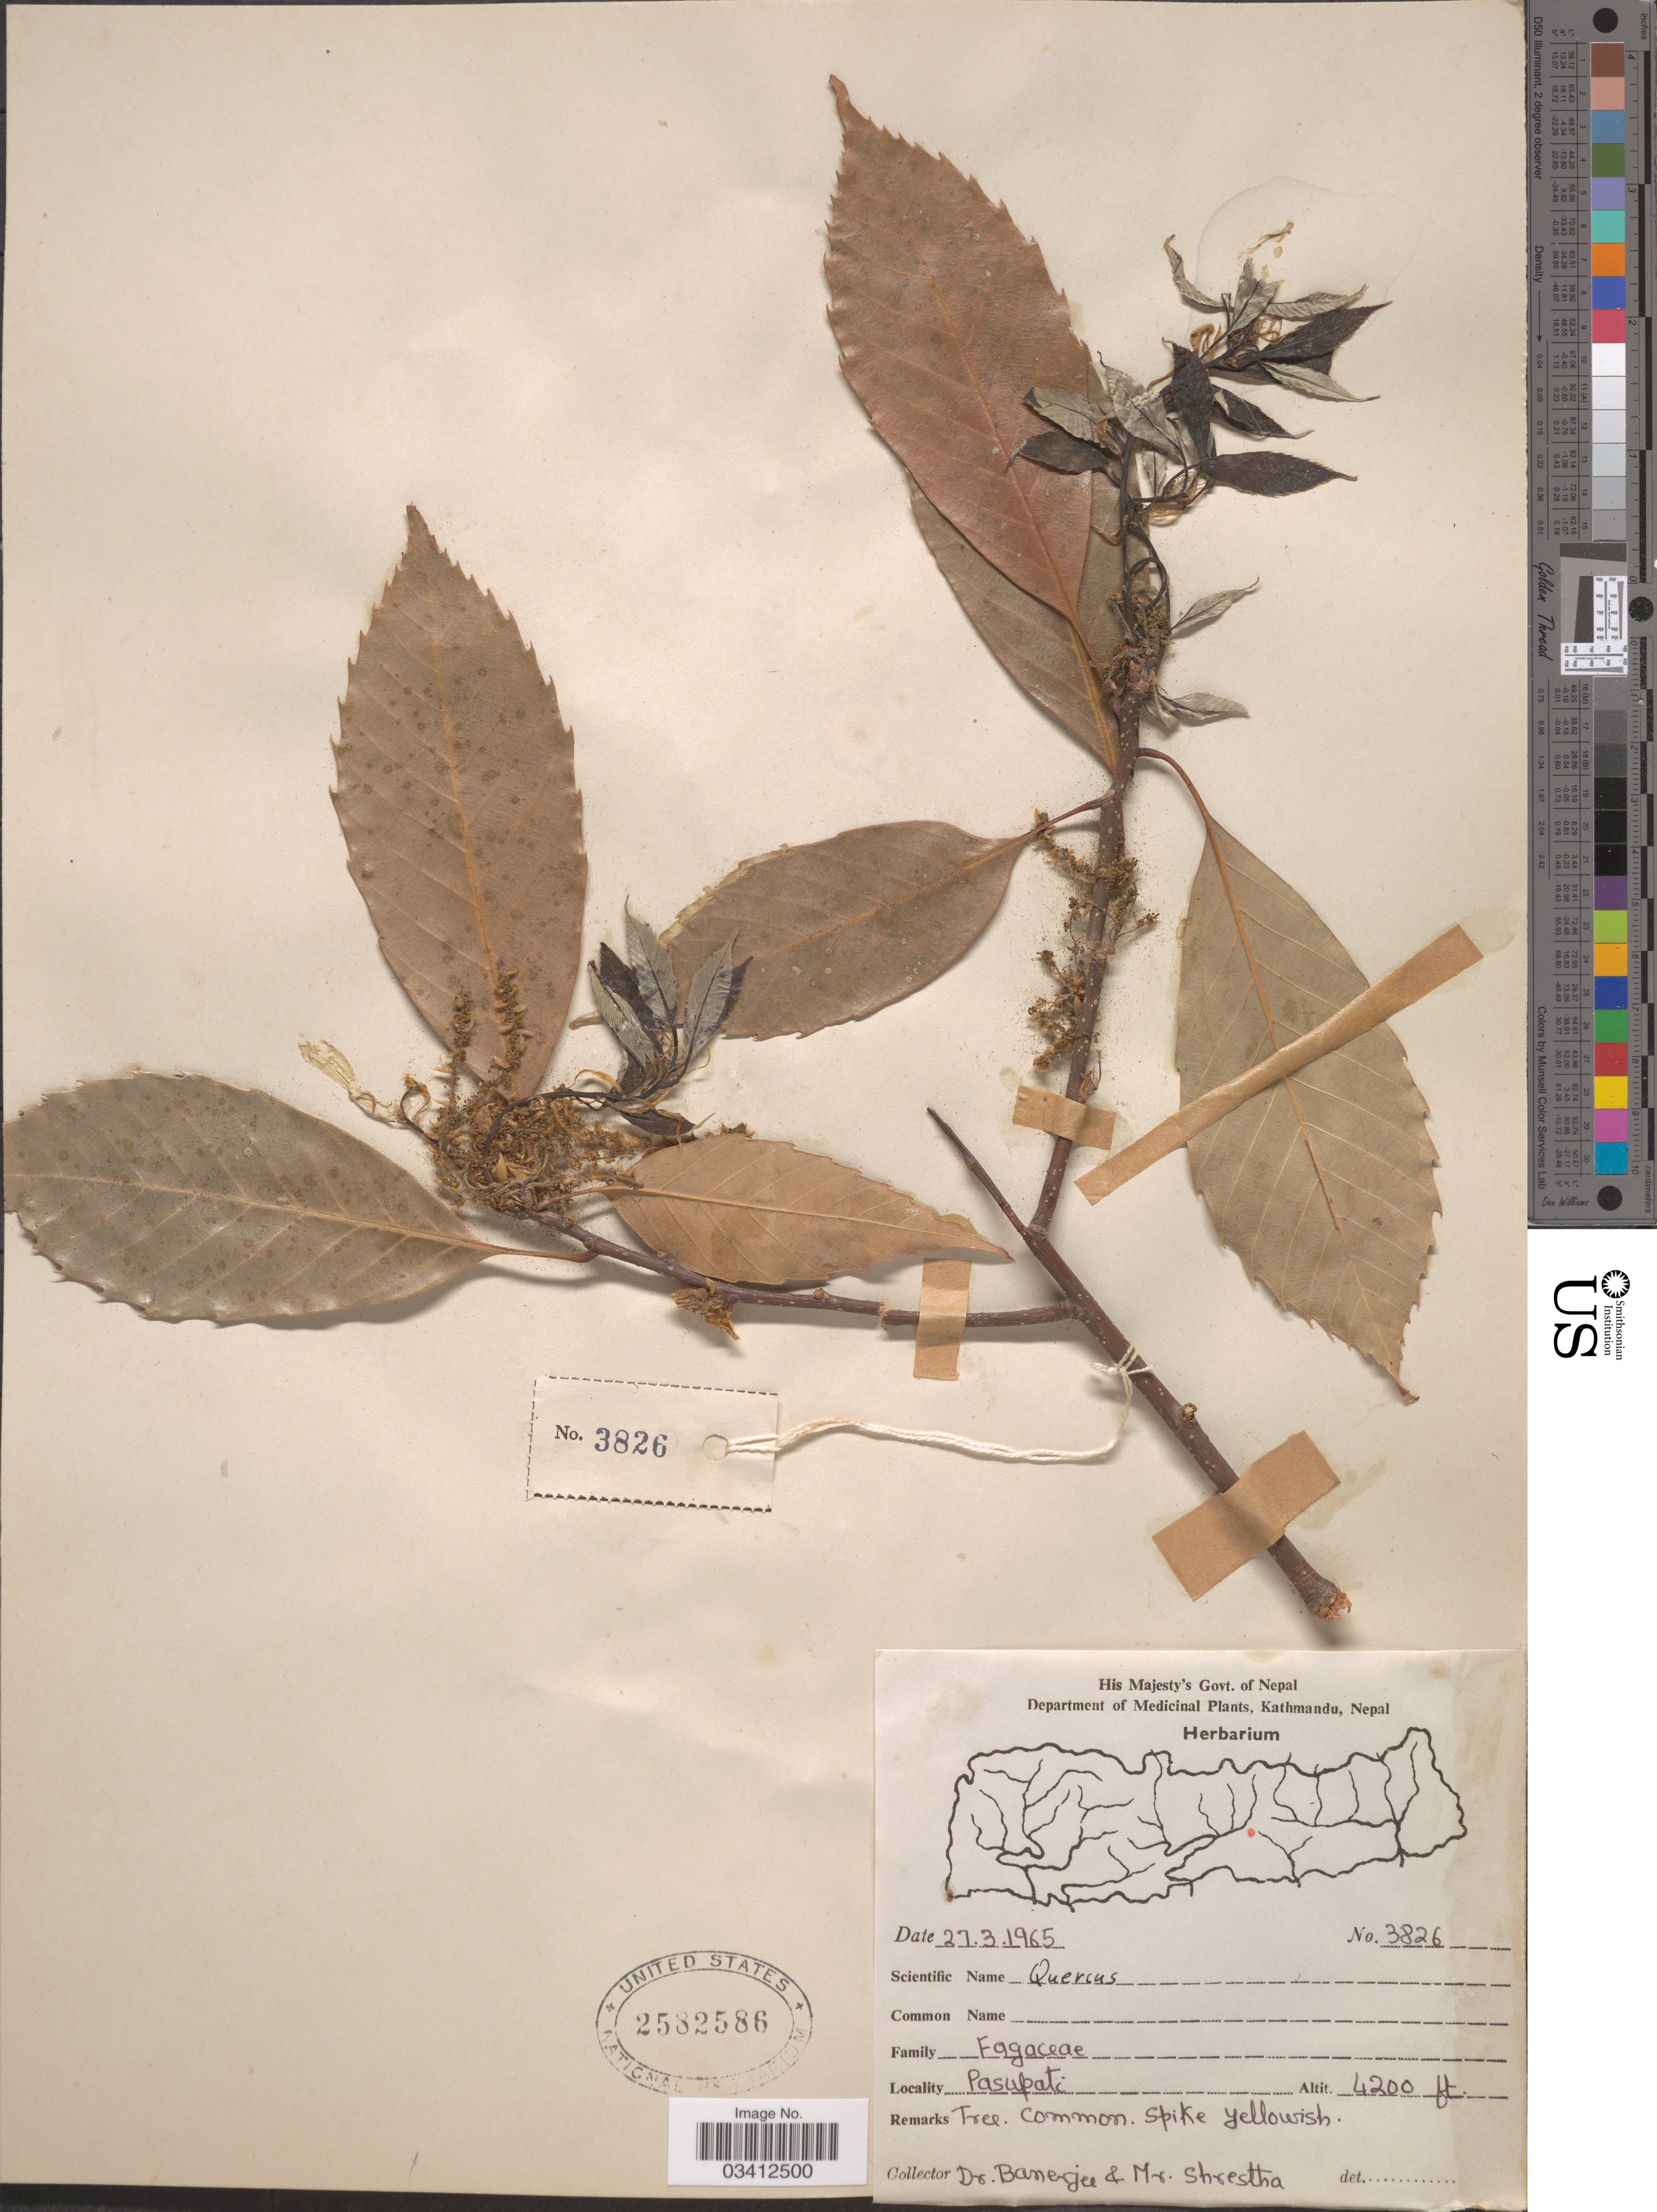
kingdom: Plantae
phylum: Tracheophyta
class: Magnoliopsida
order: Fagales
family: Fagaceae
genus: Quercus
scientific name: Quercus sp.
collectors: -. Banerjee & Mr. Shrestha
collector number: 3826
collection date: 1965-03-27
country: Nepal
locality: Pasupati.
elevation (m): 1280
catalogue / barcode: US 2582586